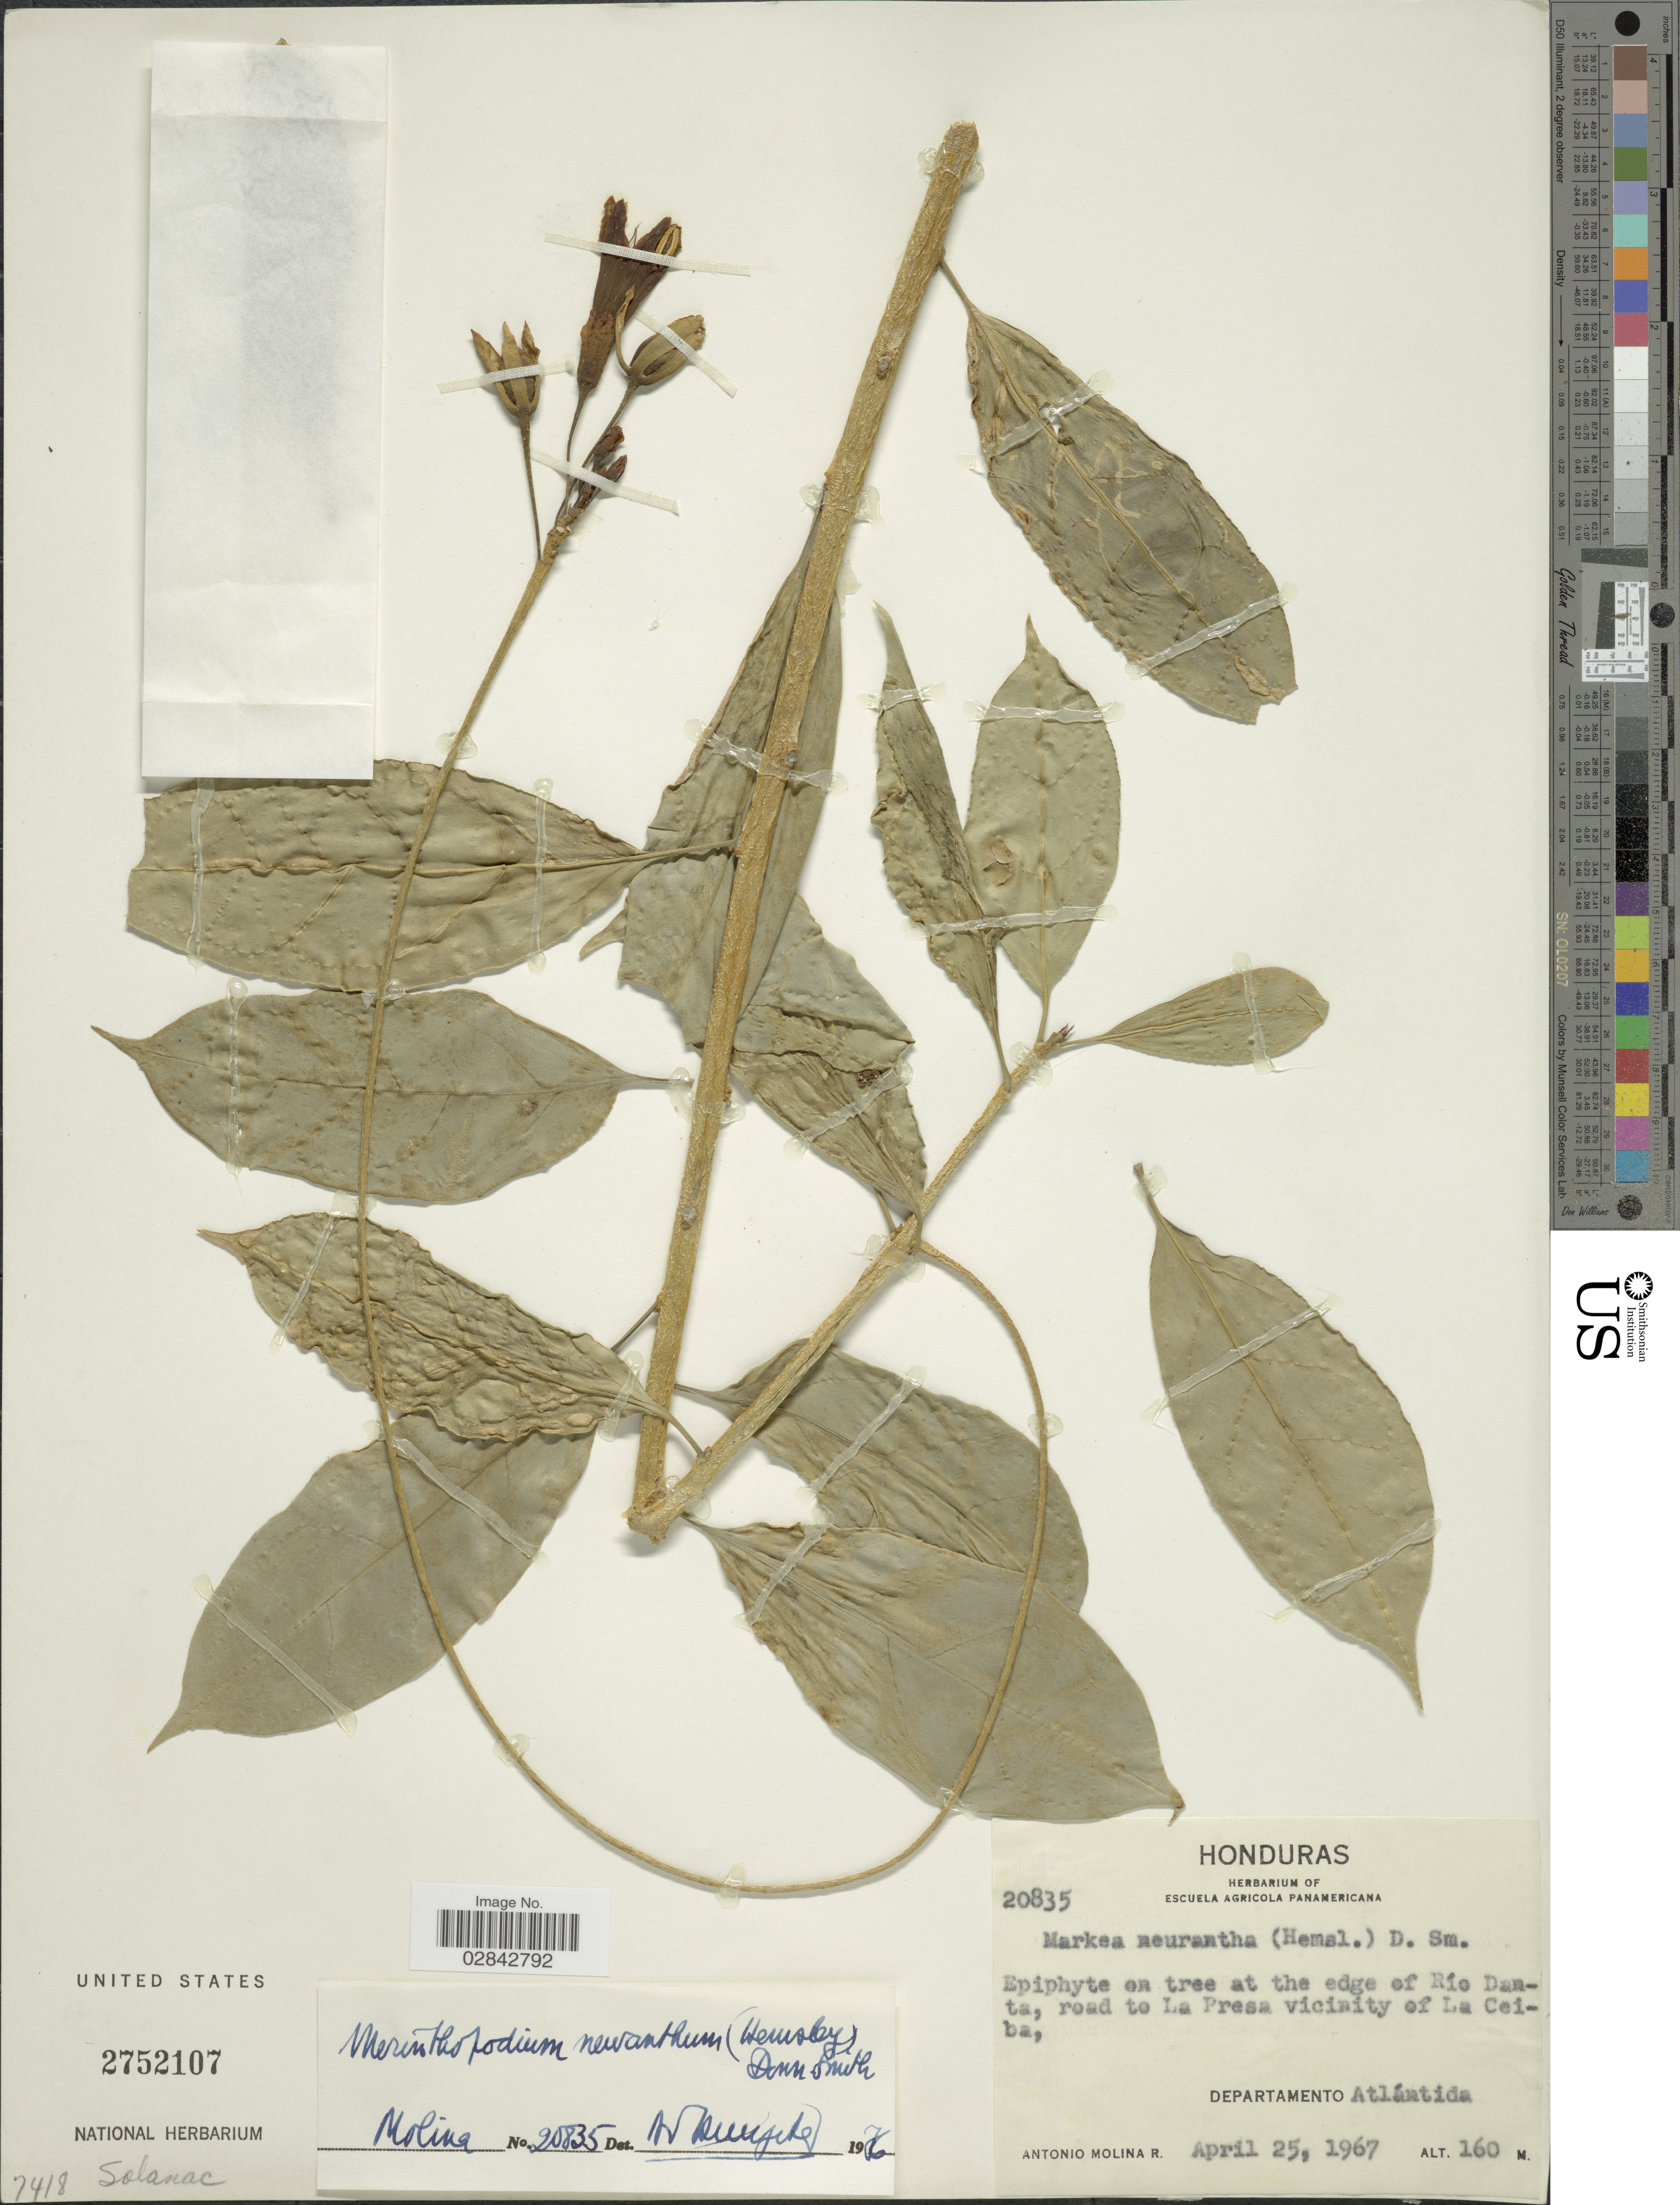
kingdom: Plantae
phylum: Tracheophyta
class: Magnoliopsida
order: Solanales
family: Solanaceae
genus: Markea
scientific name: Markea neurantha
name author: Hemsl.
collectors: A. Molina R.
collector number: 20835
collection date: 1967-04-25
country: Honduras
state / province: Atlántida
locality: At the edge of Río Danta, road to La Presa vicinity of La Ceiba, Departamento Atlántida.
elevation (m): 160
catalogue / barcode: US 2752107